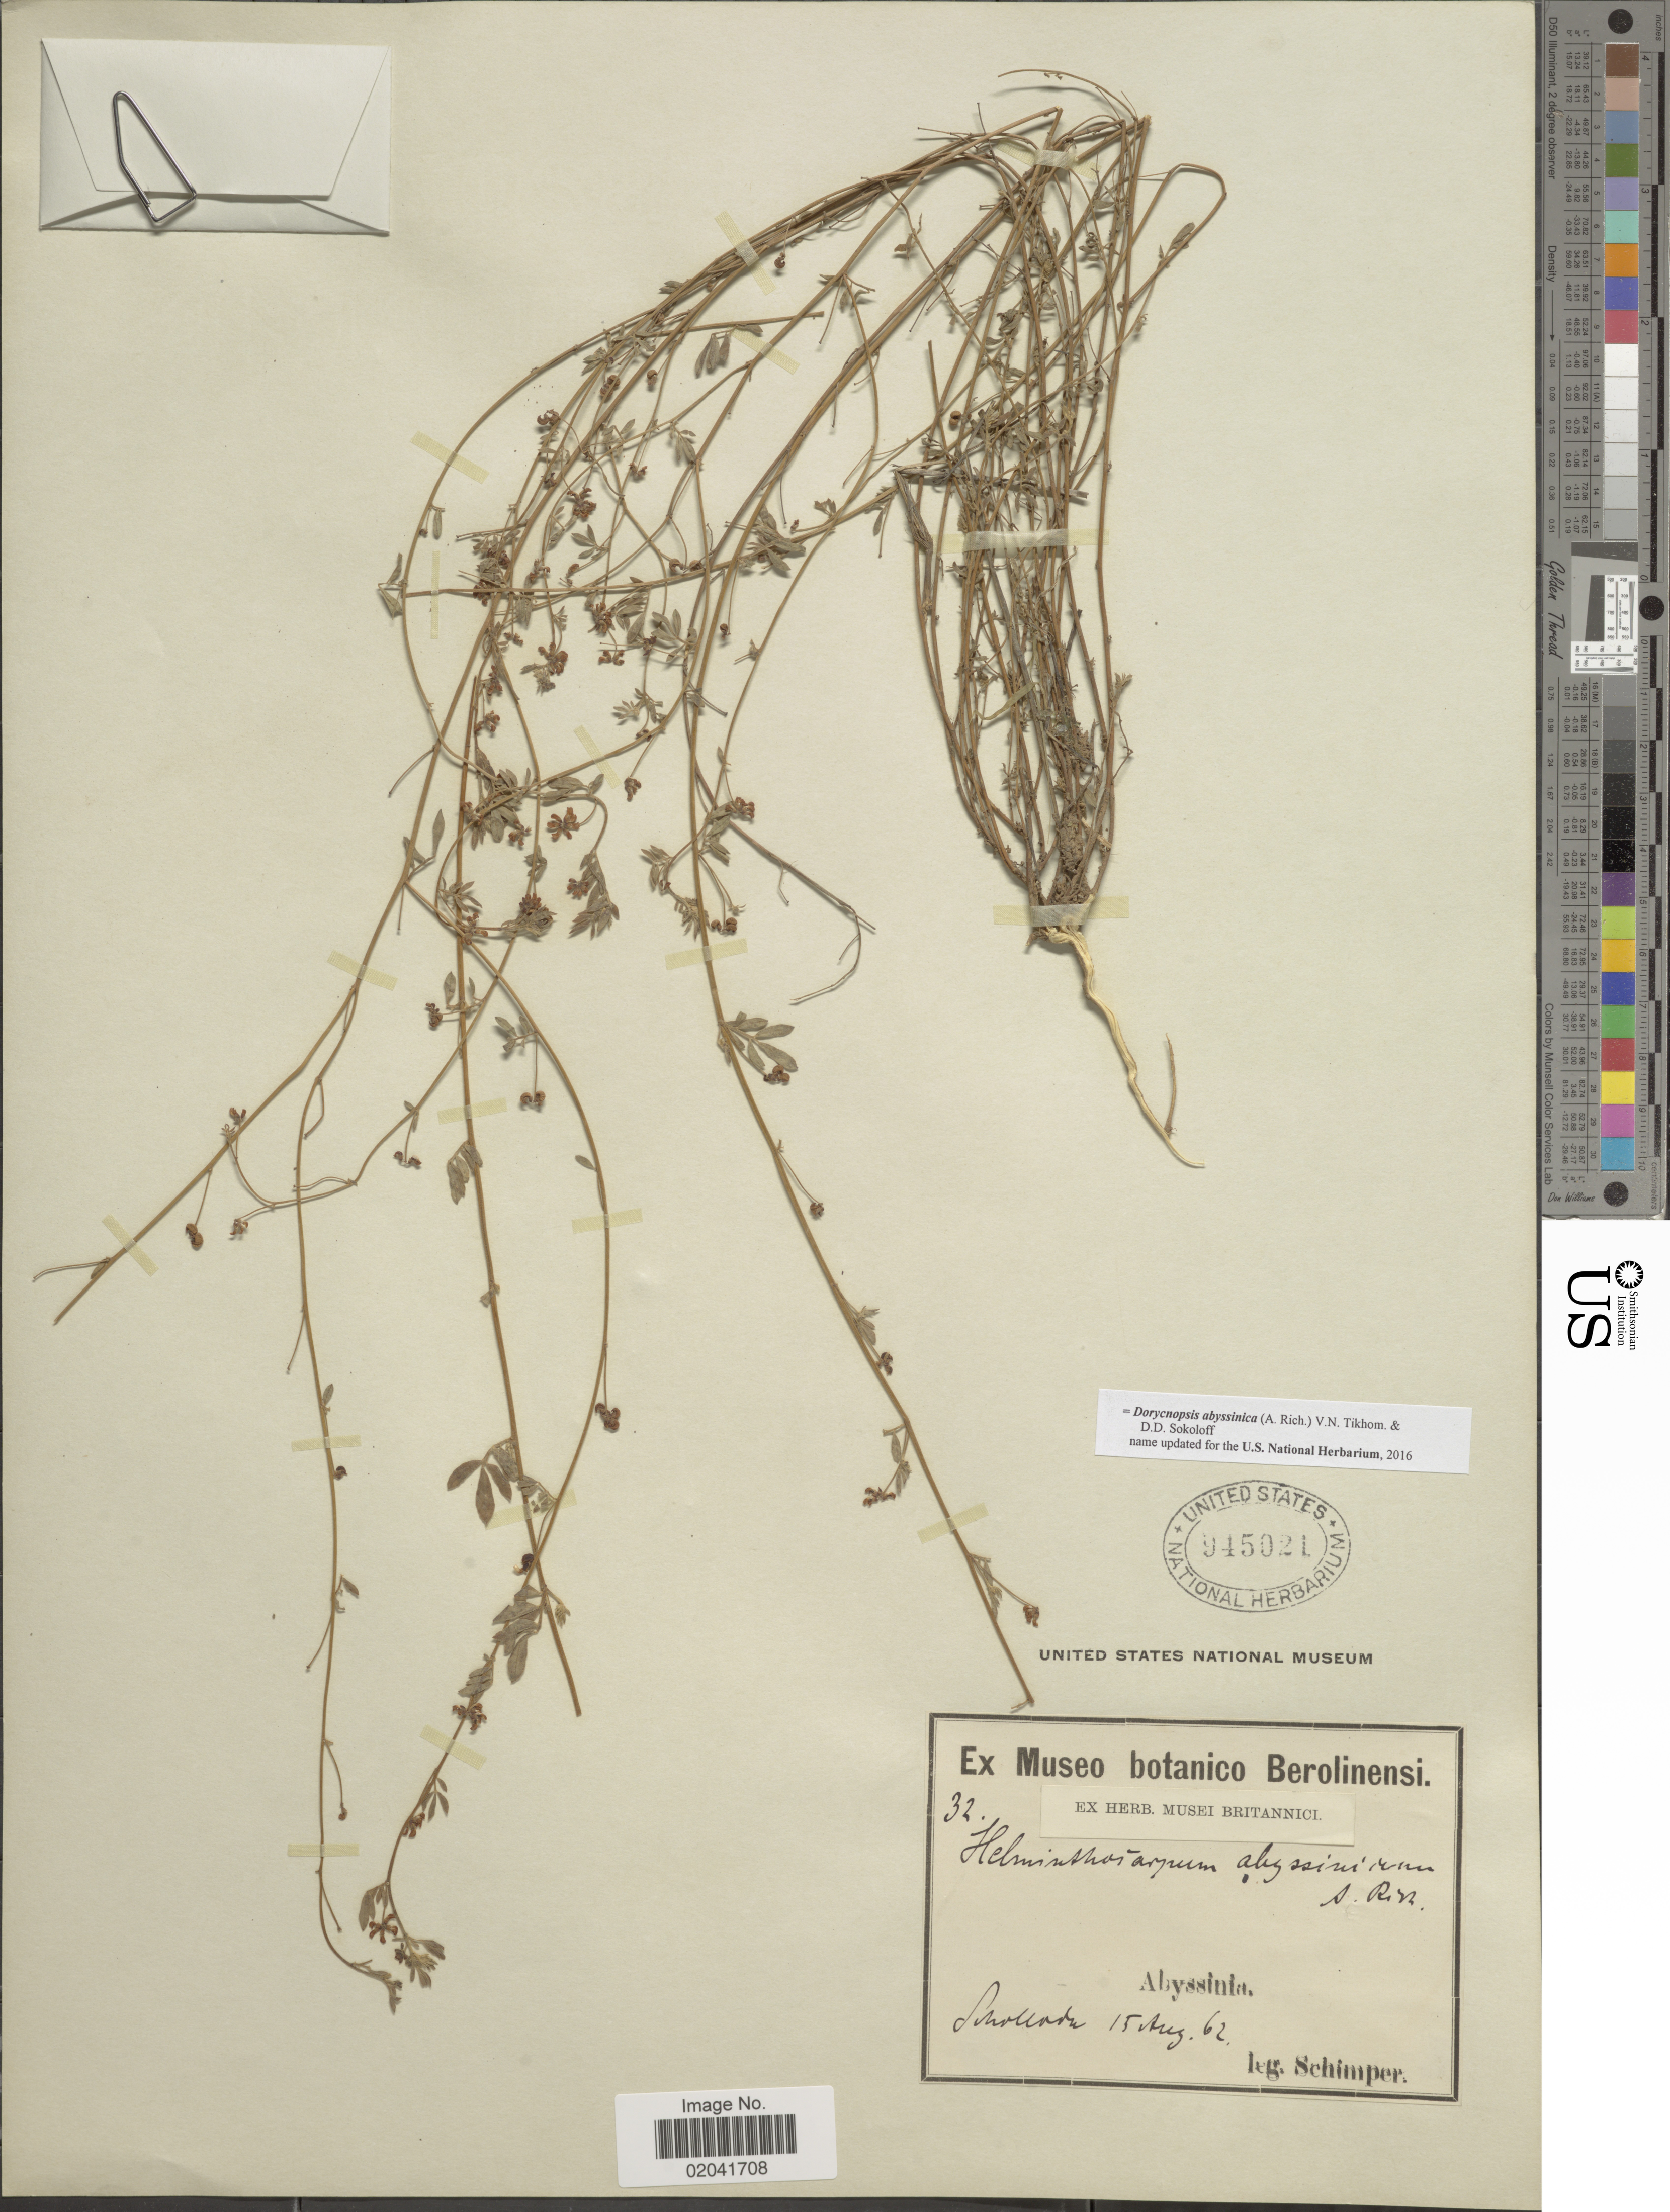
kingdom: Plantae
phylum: Tracheophyta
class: Magnoliopsida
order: Fabales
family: Fabaceae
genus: Dorycnopsis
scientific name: Dorycnopsis abyssinica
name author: (A. Rich.) V.N.Tikhom. & D.D.Sok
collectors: -. Schimper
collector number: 32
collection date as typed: Transcribed d/m/y: 15/8/62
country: Eritrea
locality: Schollada [interpreted], Abyssinia.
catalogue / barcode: US 945021